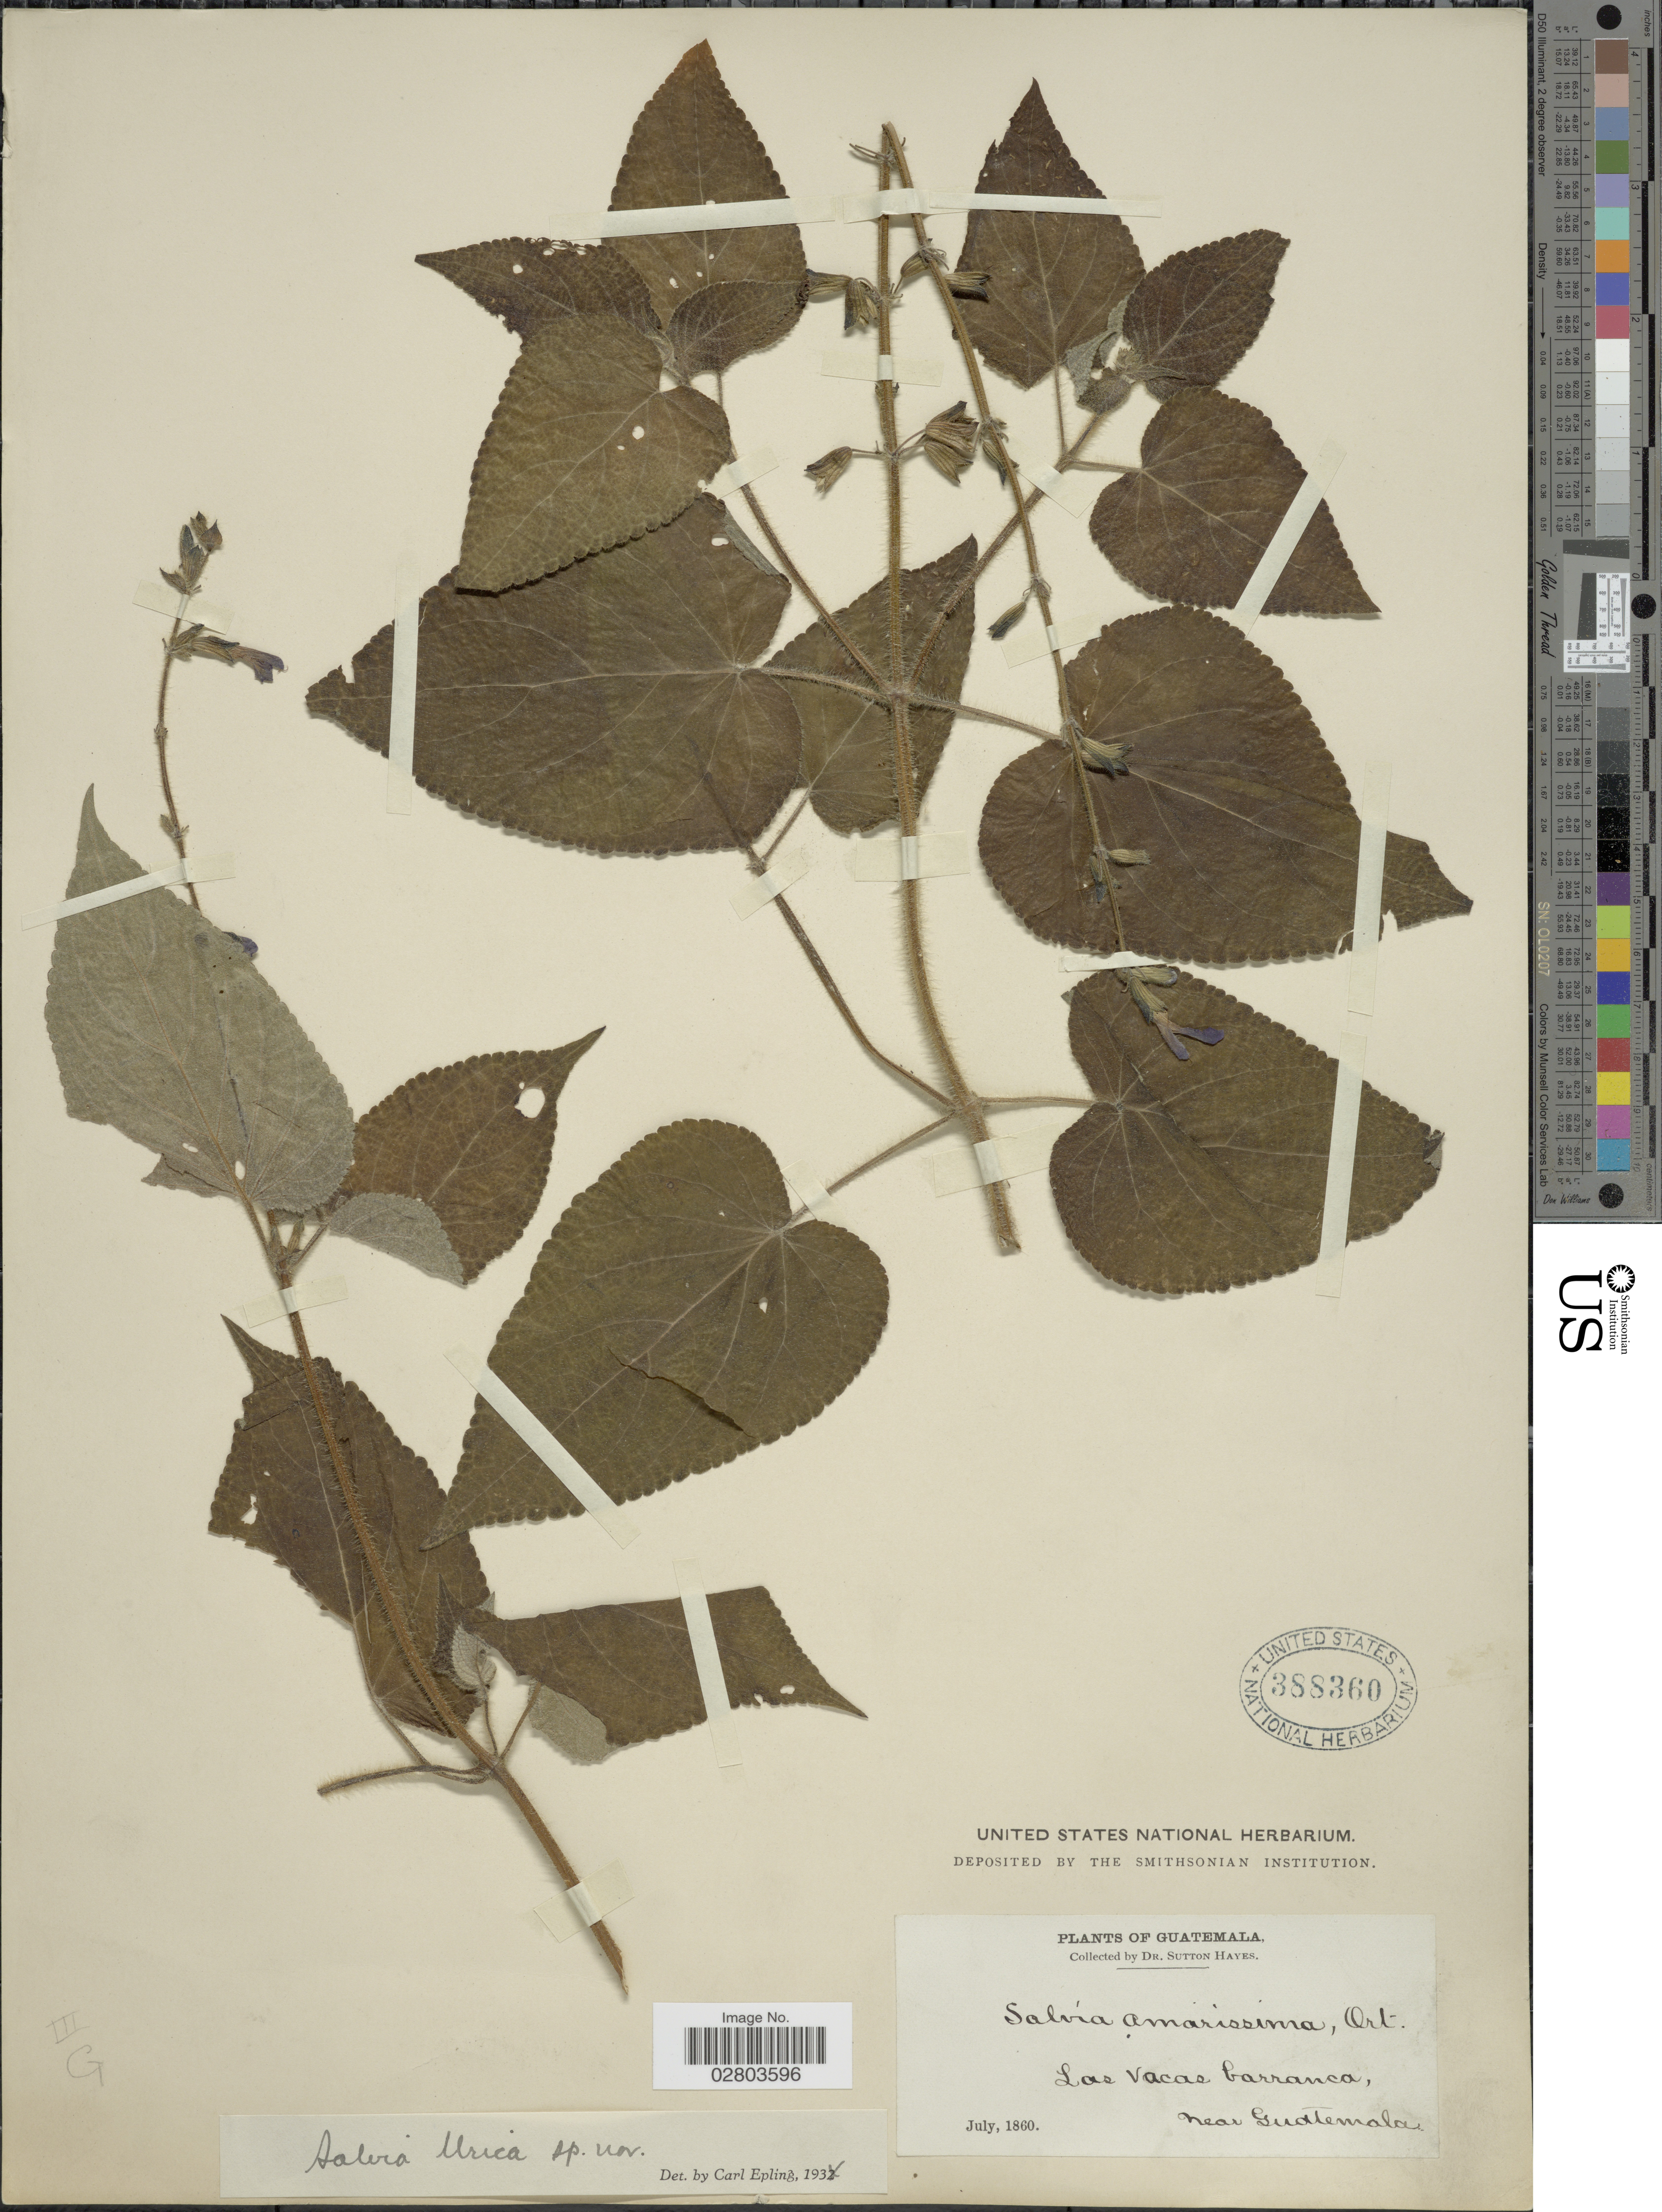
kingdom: Plantae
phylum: Tracheophyta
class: Magnoliopsida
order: Lamiales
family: Lamiaceae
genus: Salvia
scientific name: Salvia urica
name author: Epling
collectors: S. Hayes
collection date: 1860-07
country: Guatemala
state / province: Guatemala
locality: Las Vacas barranca, near Guatemala.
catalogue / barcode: US 388360